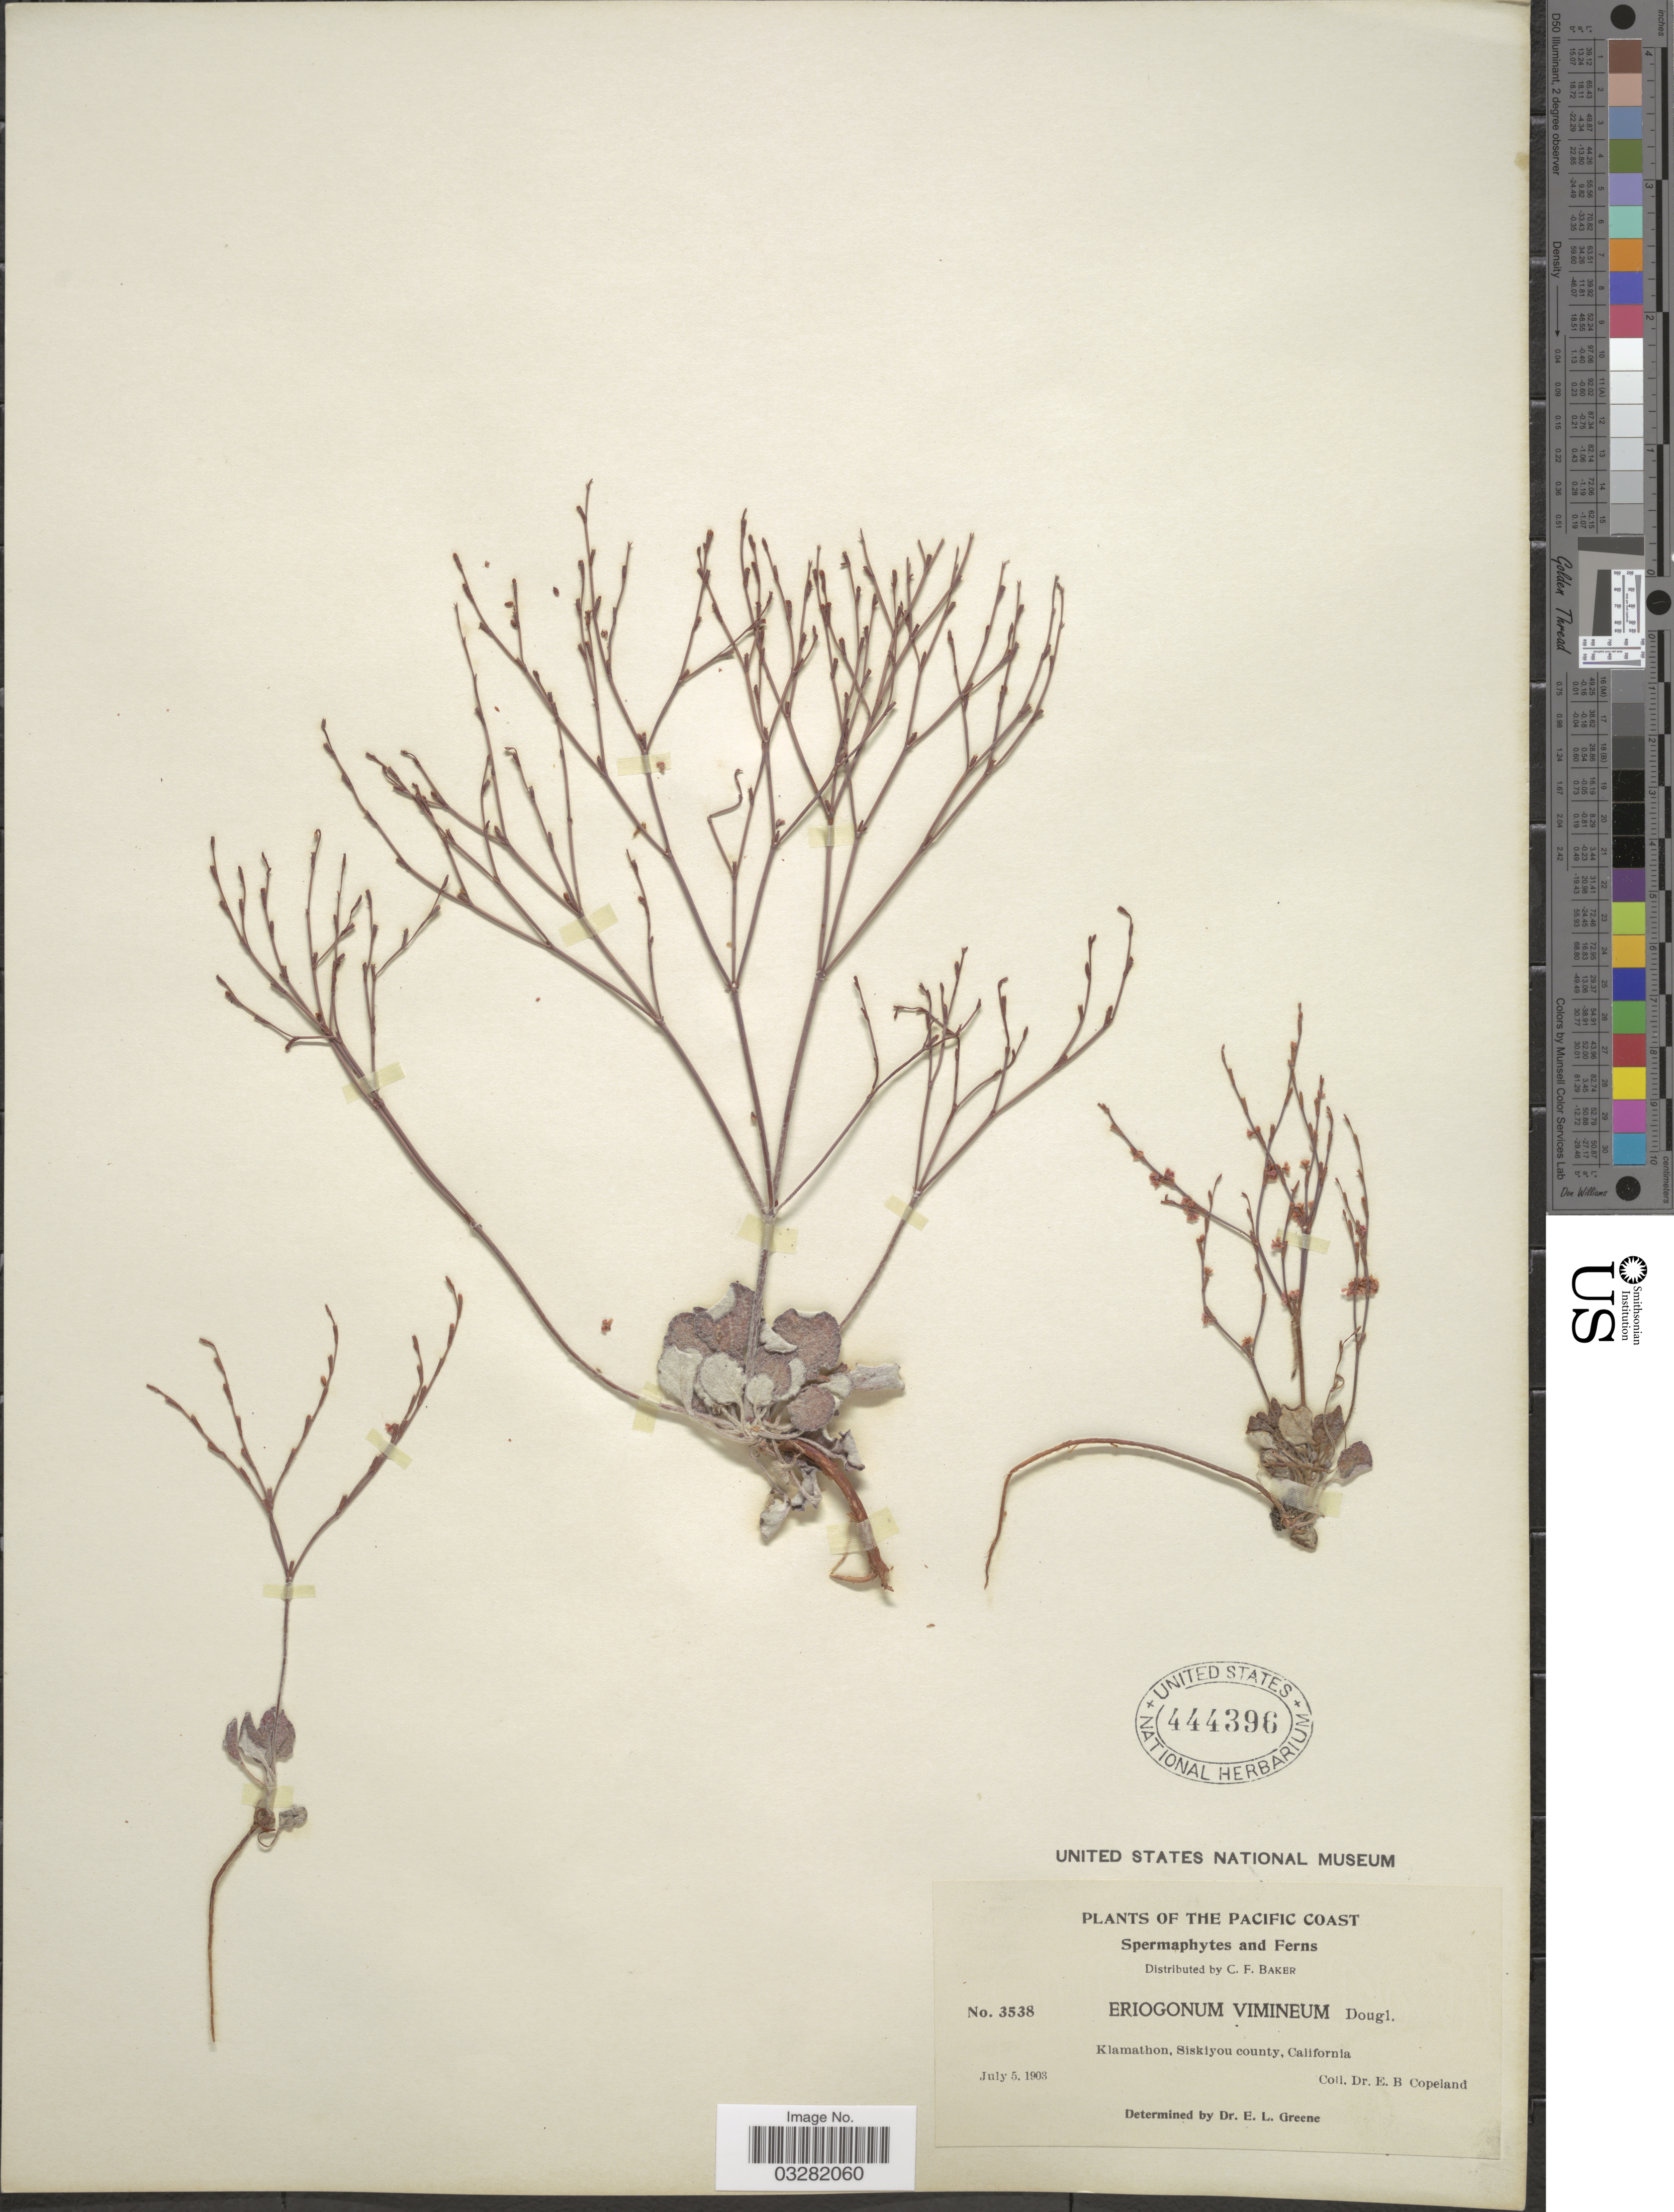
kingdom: Plantae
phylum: Tracheophyta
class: Magnoliopsida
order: Caryophyllales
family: Polygonaceae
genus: Eriogonum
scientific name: Eriogonum vimineum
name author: Douglas ex Benth.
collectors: E. B. Copeland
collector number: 3538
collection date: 1903-07-05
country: United States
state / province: California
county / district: Siskiyou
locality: The Pacific Coast. Klamathon, Siskiyou county.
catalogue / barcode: US 444396